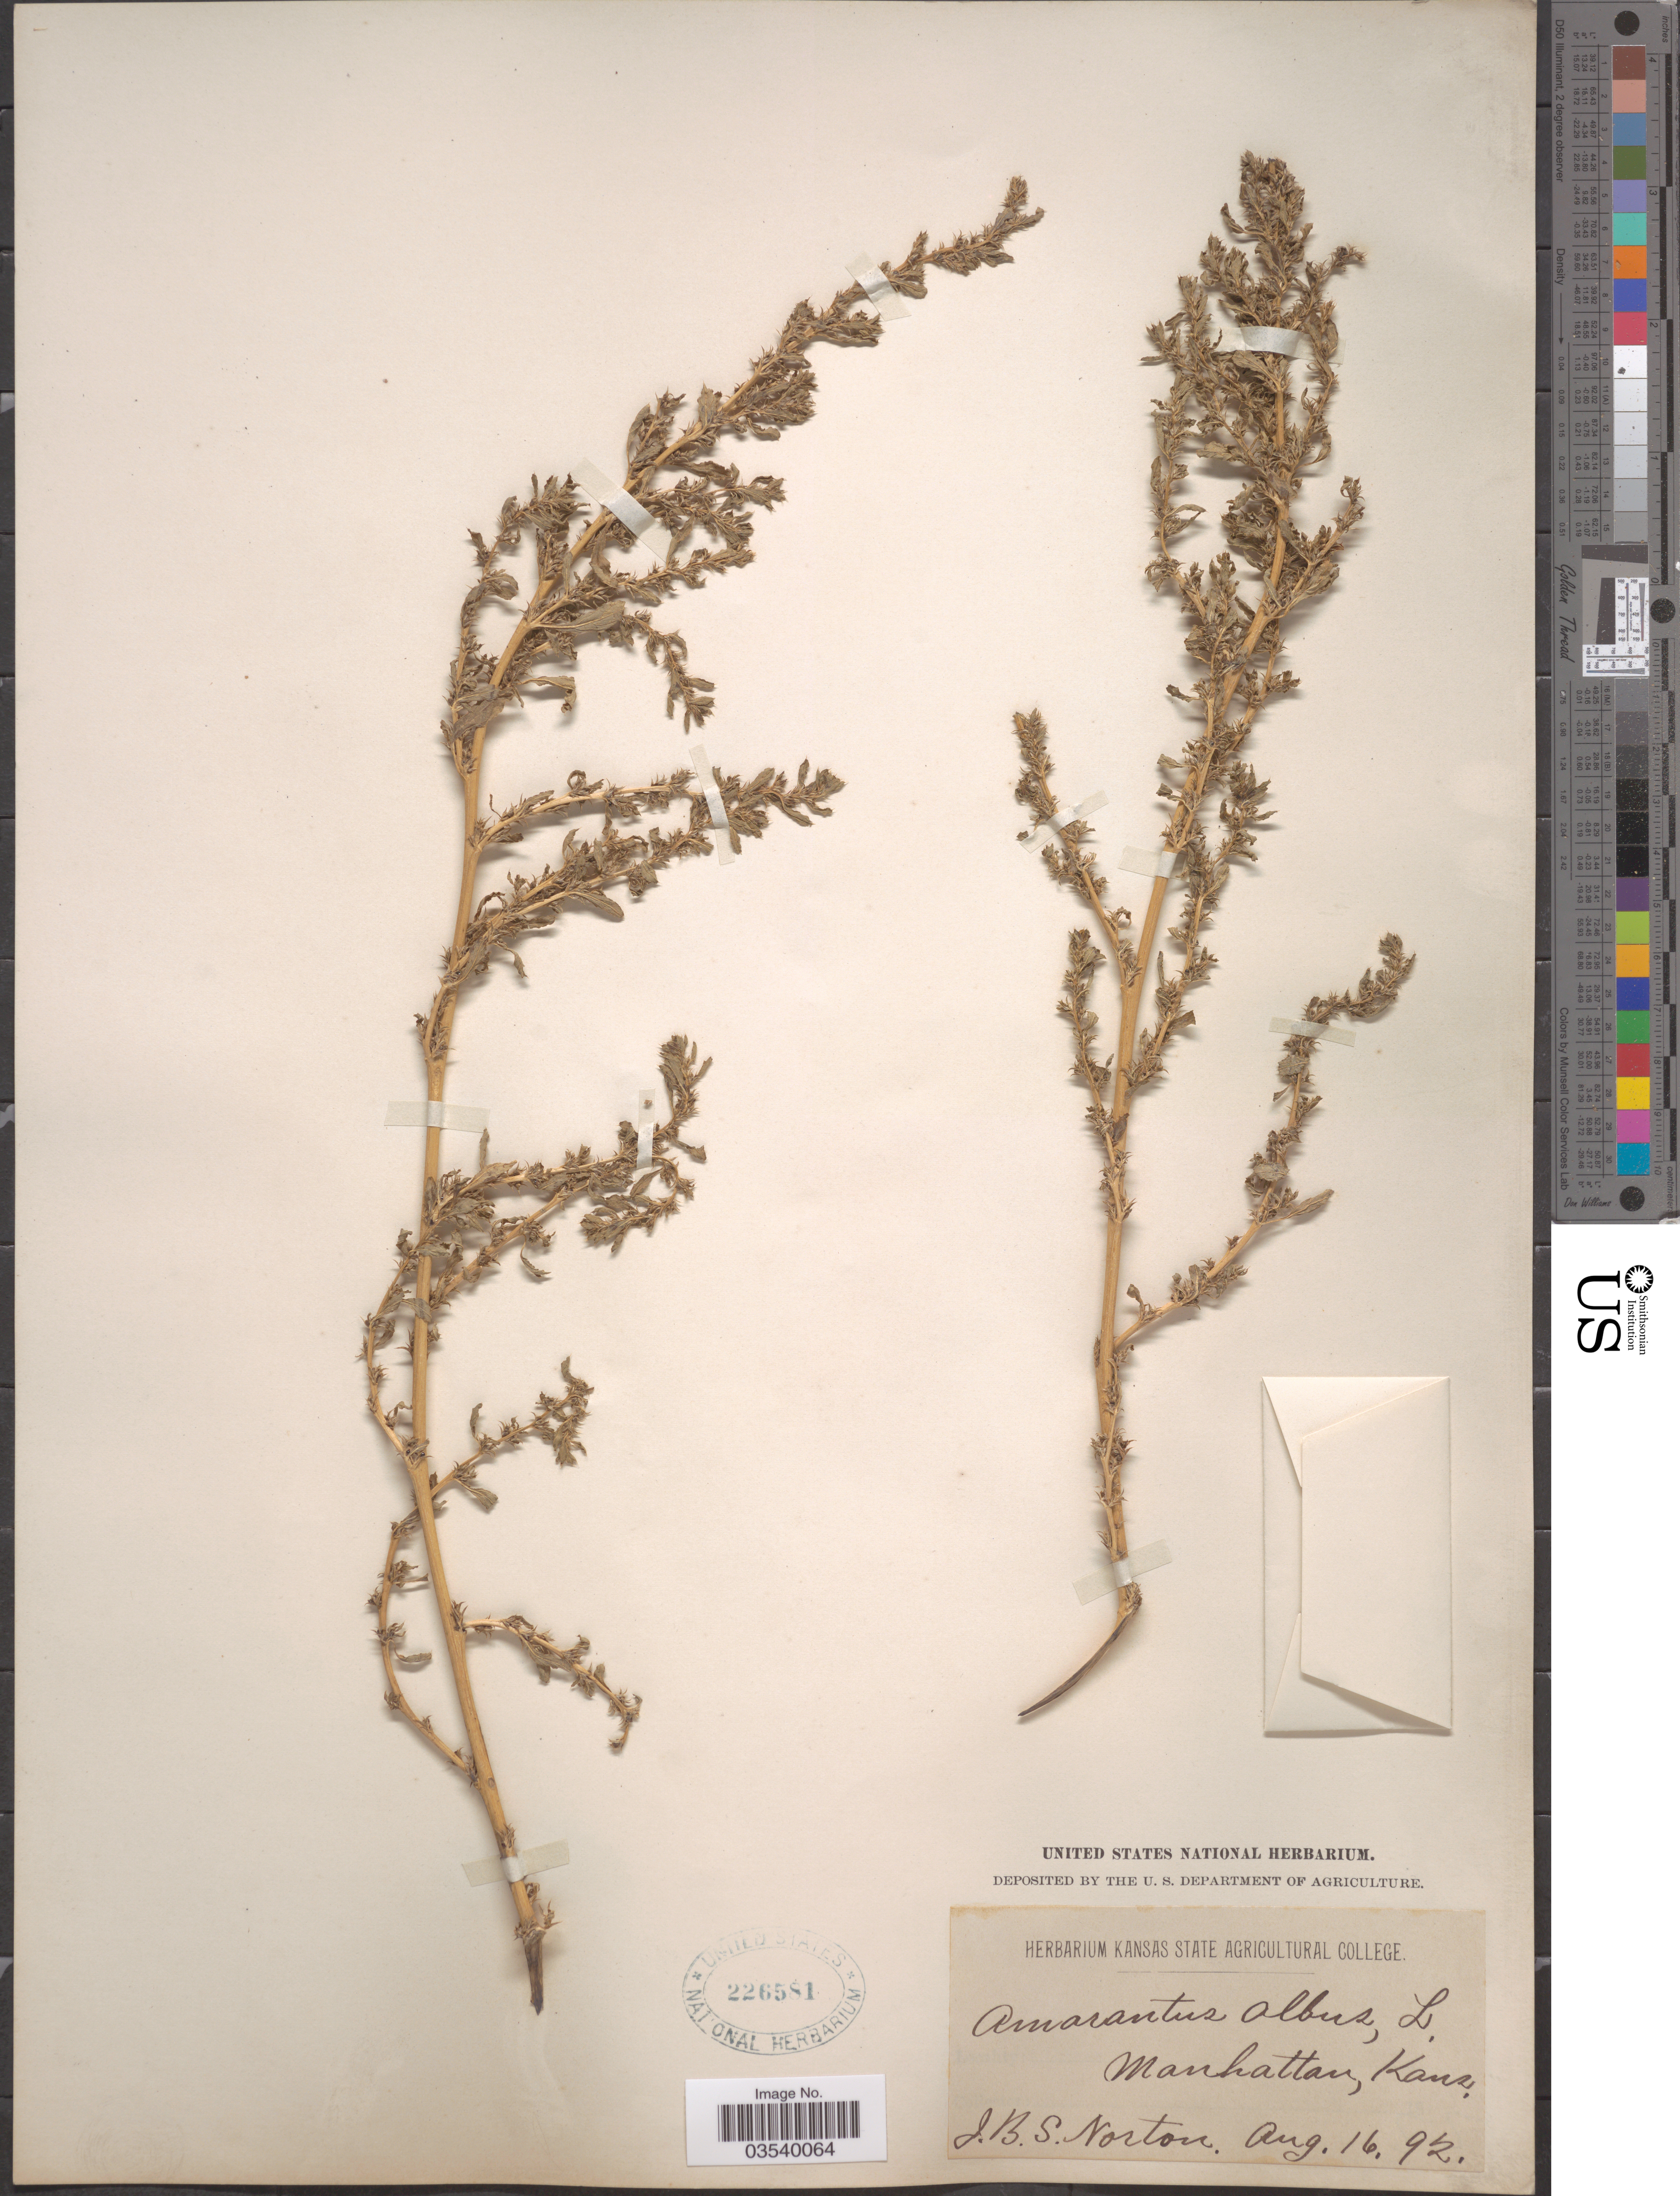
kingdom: Plantae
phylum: Tracheophyta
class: Magnoliopsida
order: Caryophyllales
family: Amaranthaceae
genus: Amaranthus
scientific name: Amaranthus albus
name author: L.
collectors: J. B. S. Norton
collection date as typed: Transcribed d/m/y: 16/8/92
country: United States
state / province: Kansas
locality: Manhattan.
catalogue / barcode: US 226581